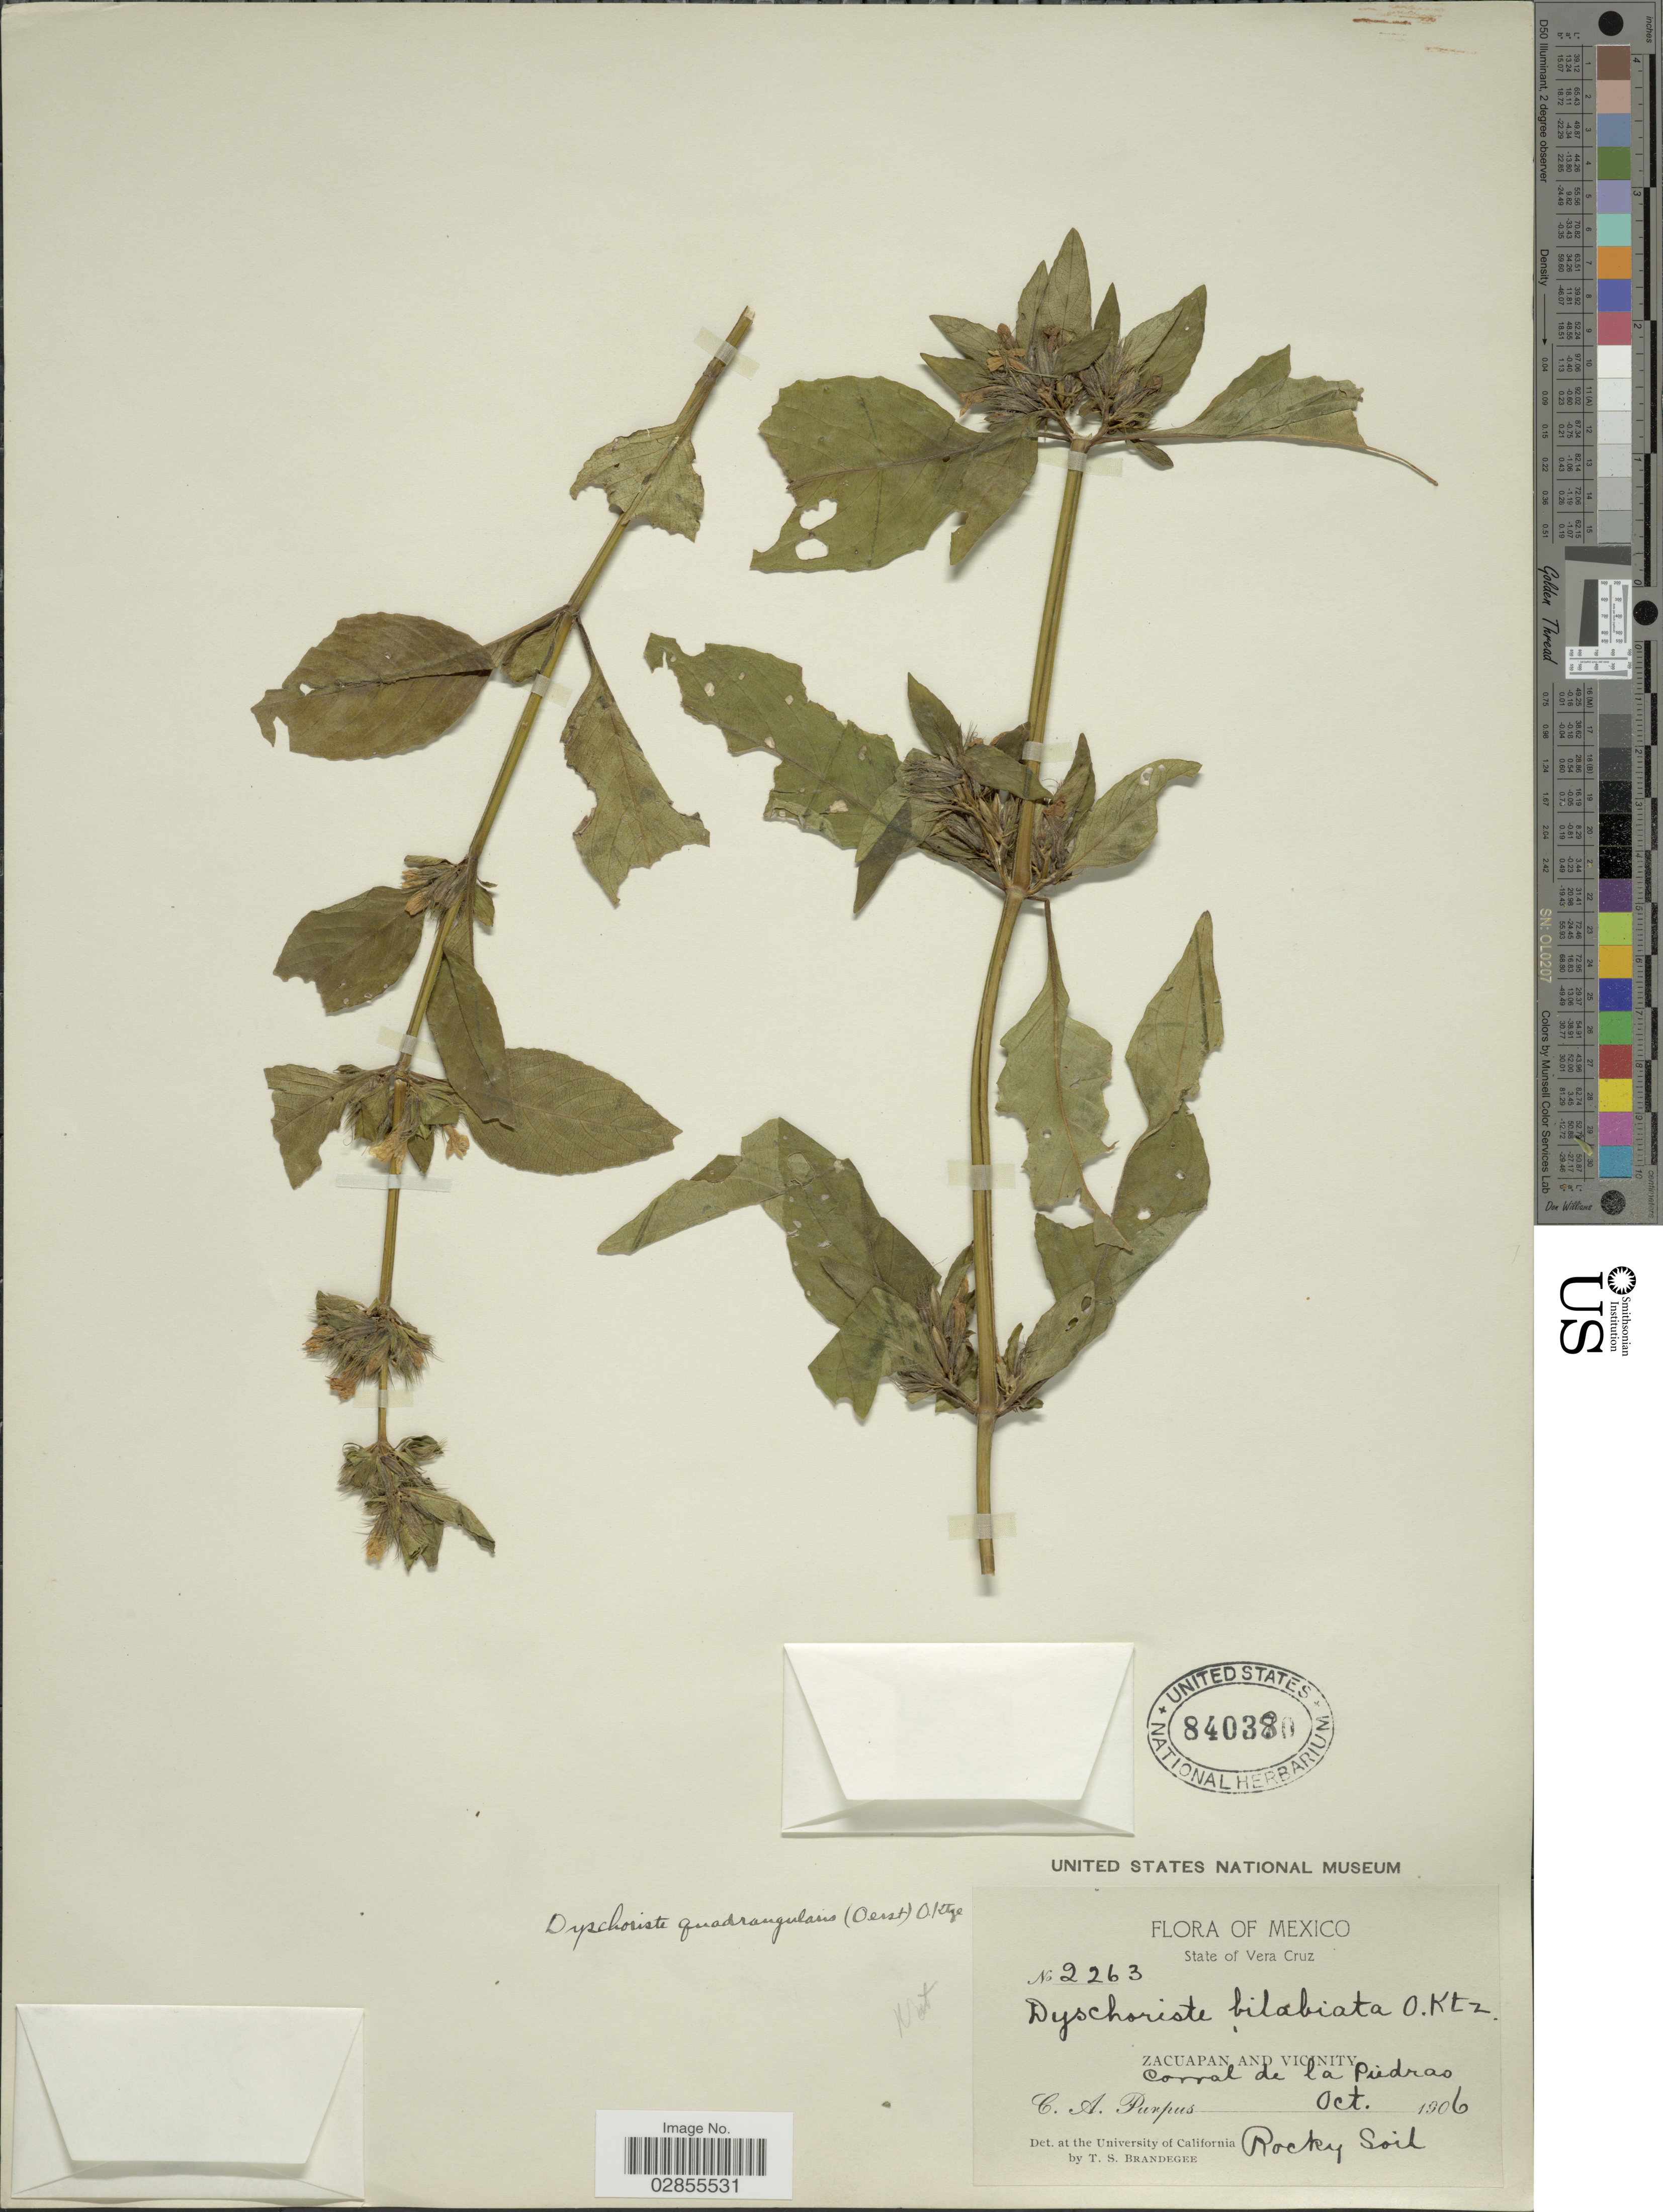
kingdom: Plantae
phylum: Tracheophyta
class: Magnoliopsida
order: Lamiales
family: Acanthaceae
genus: Dyschoriste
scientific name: Dyschoriste quadrangularis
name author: (Oerst.) Kuntze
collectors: C. A. Purpus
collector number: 2263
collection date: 1906-10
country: Mexico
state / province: Veracruz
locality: Zacuapan and vicinity. Corral de la Piedras.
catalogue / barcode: US 840380